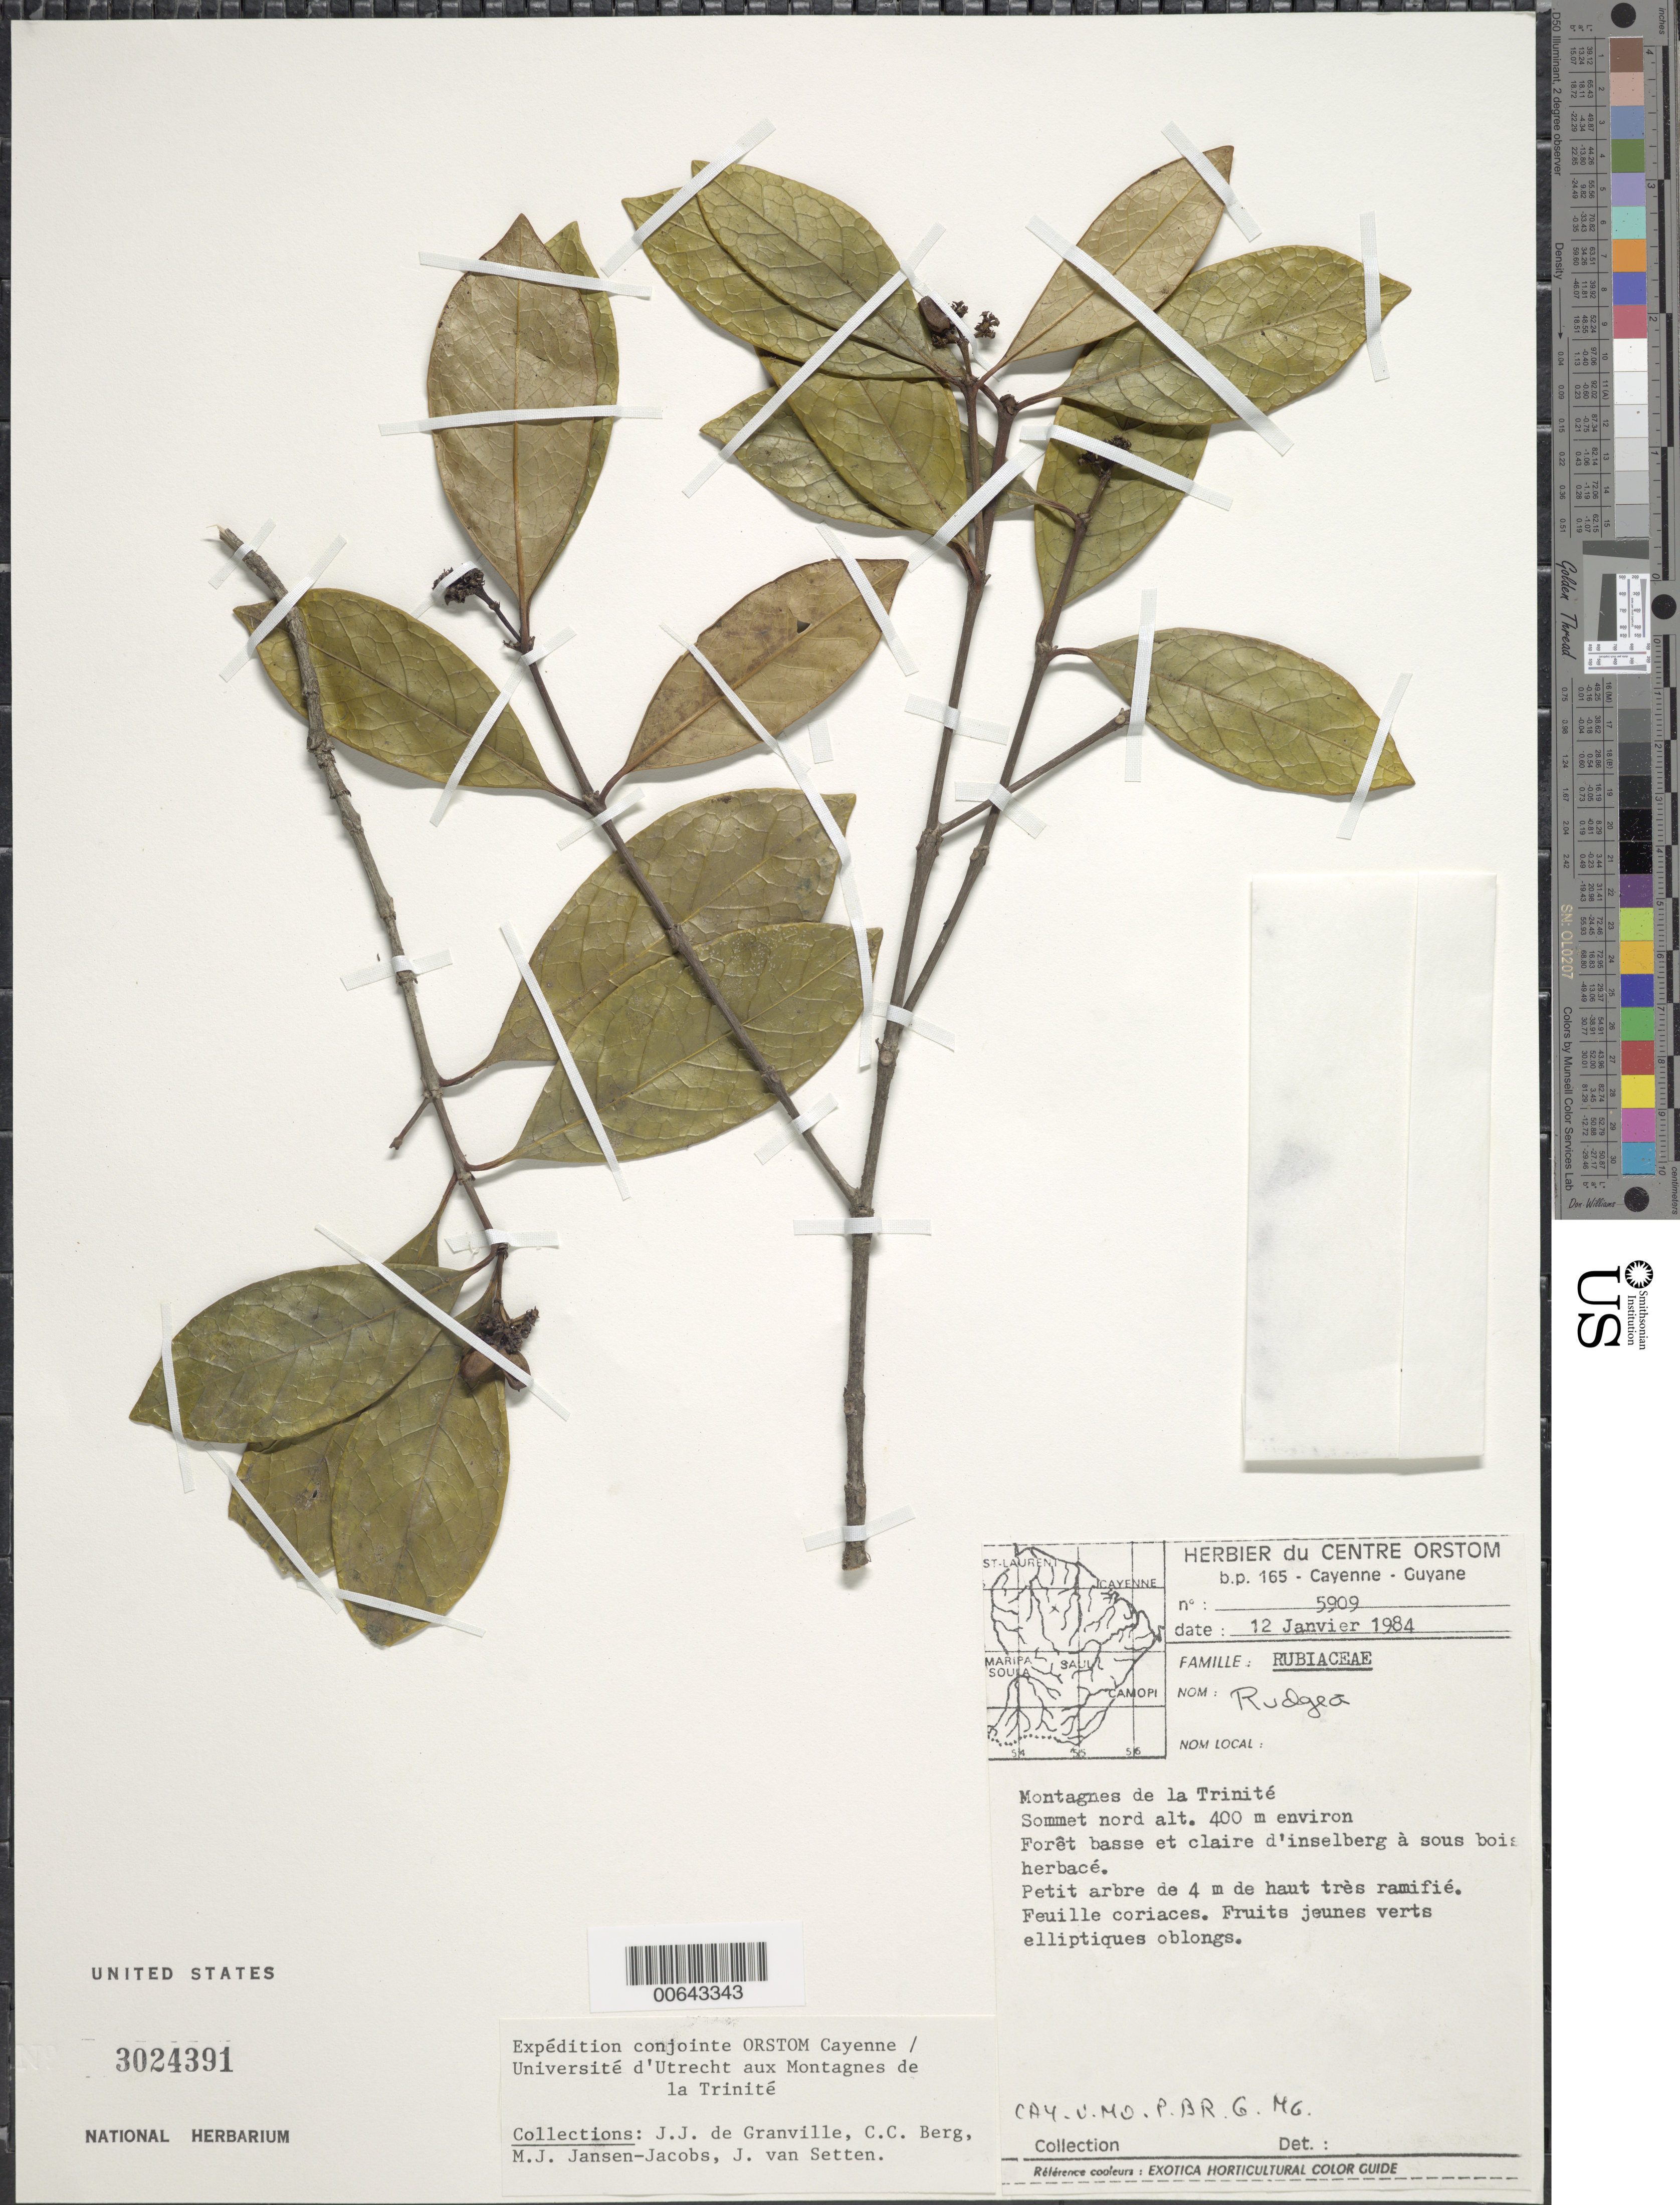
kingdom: Plantae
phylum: Tracheophyta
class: Magnoliopsida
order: Gentianales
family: Rubiaceae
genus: Rudgea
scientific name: Rudgea sp.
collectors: J.-J. de Granville, C. C. Berg, M. J. Jansen-Jacobs & J. van Setten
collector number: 5909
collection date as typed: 12-Jan-84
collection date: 1984-01-12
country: French Guiana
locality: Montagnes de la Trinité, sommet Nord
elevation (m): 400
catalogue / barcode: US 3024391